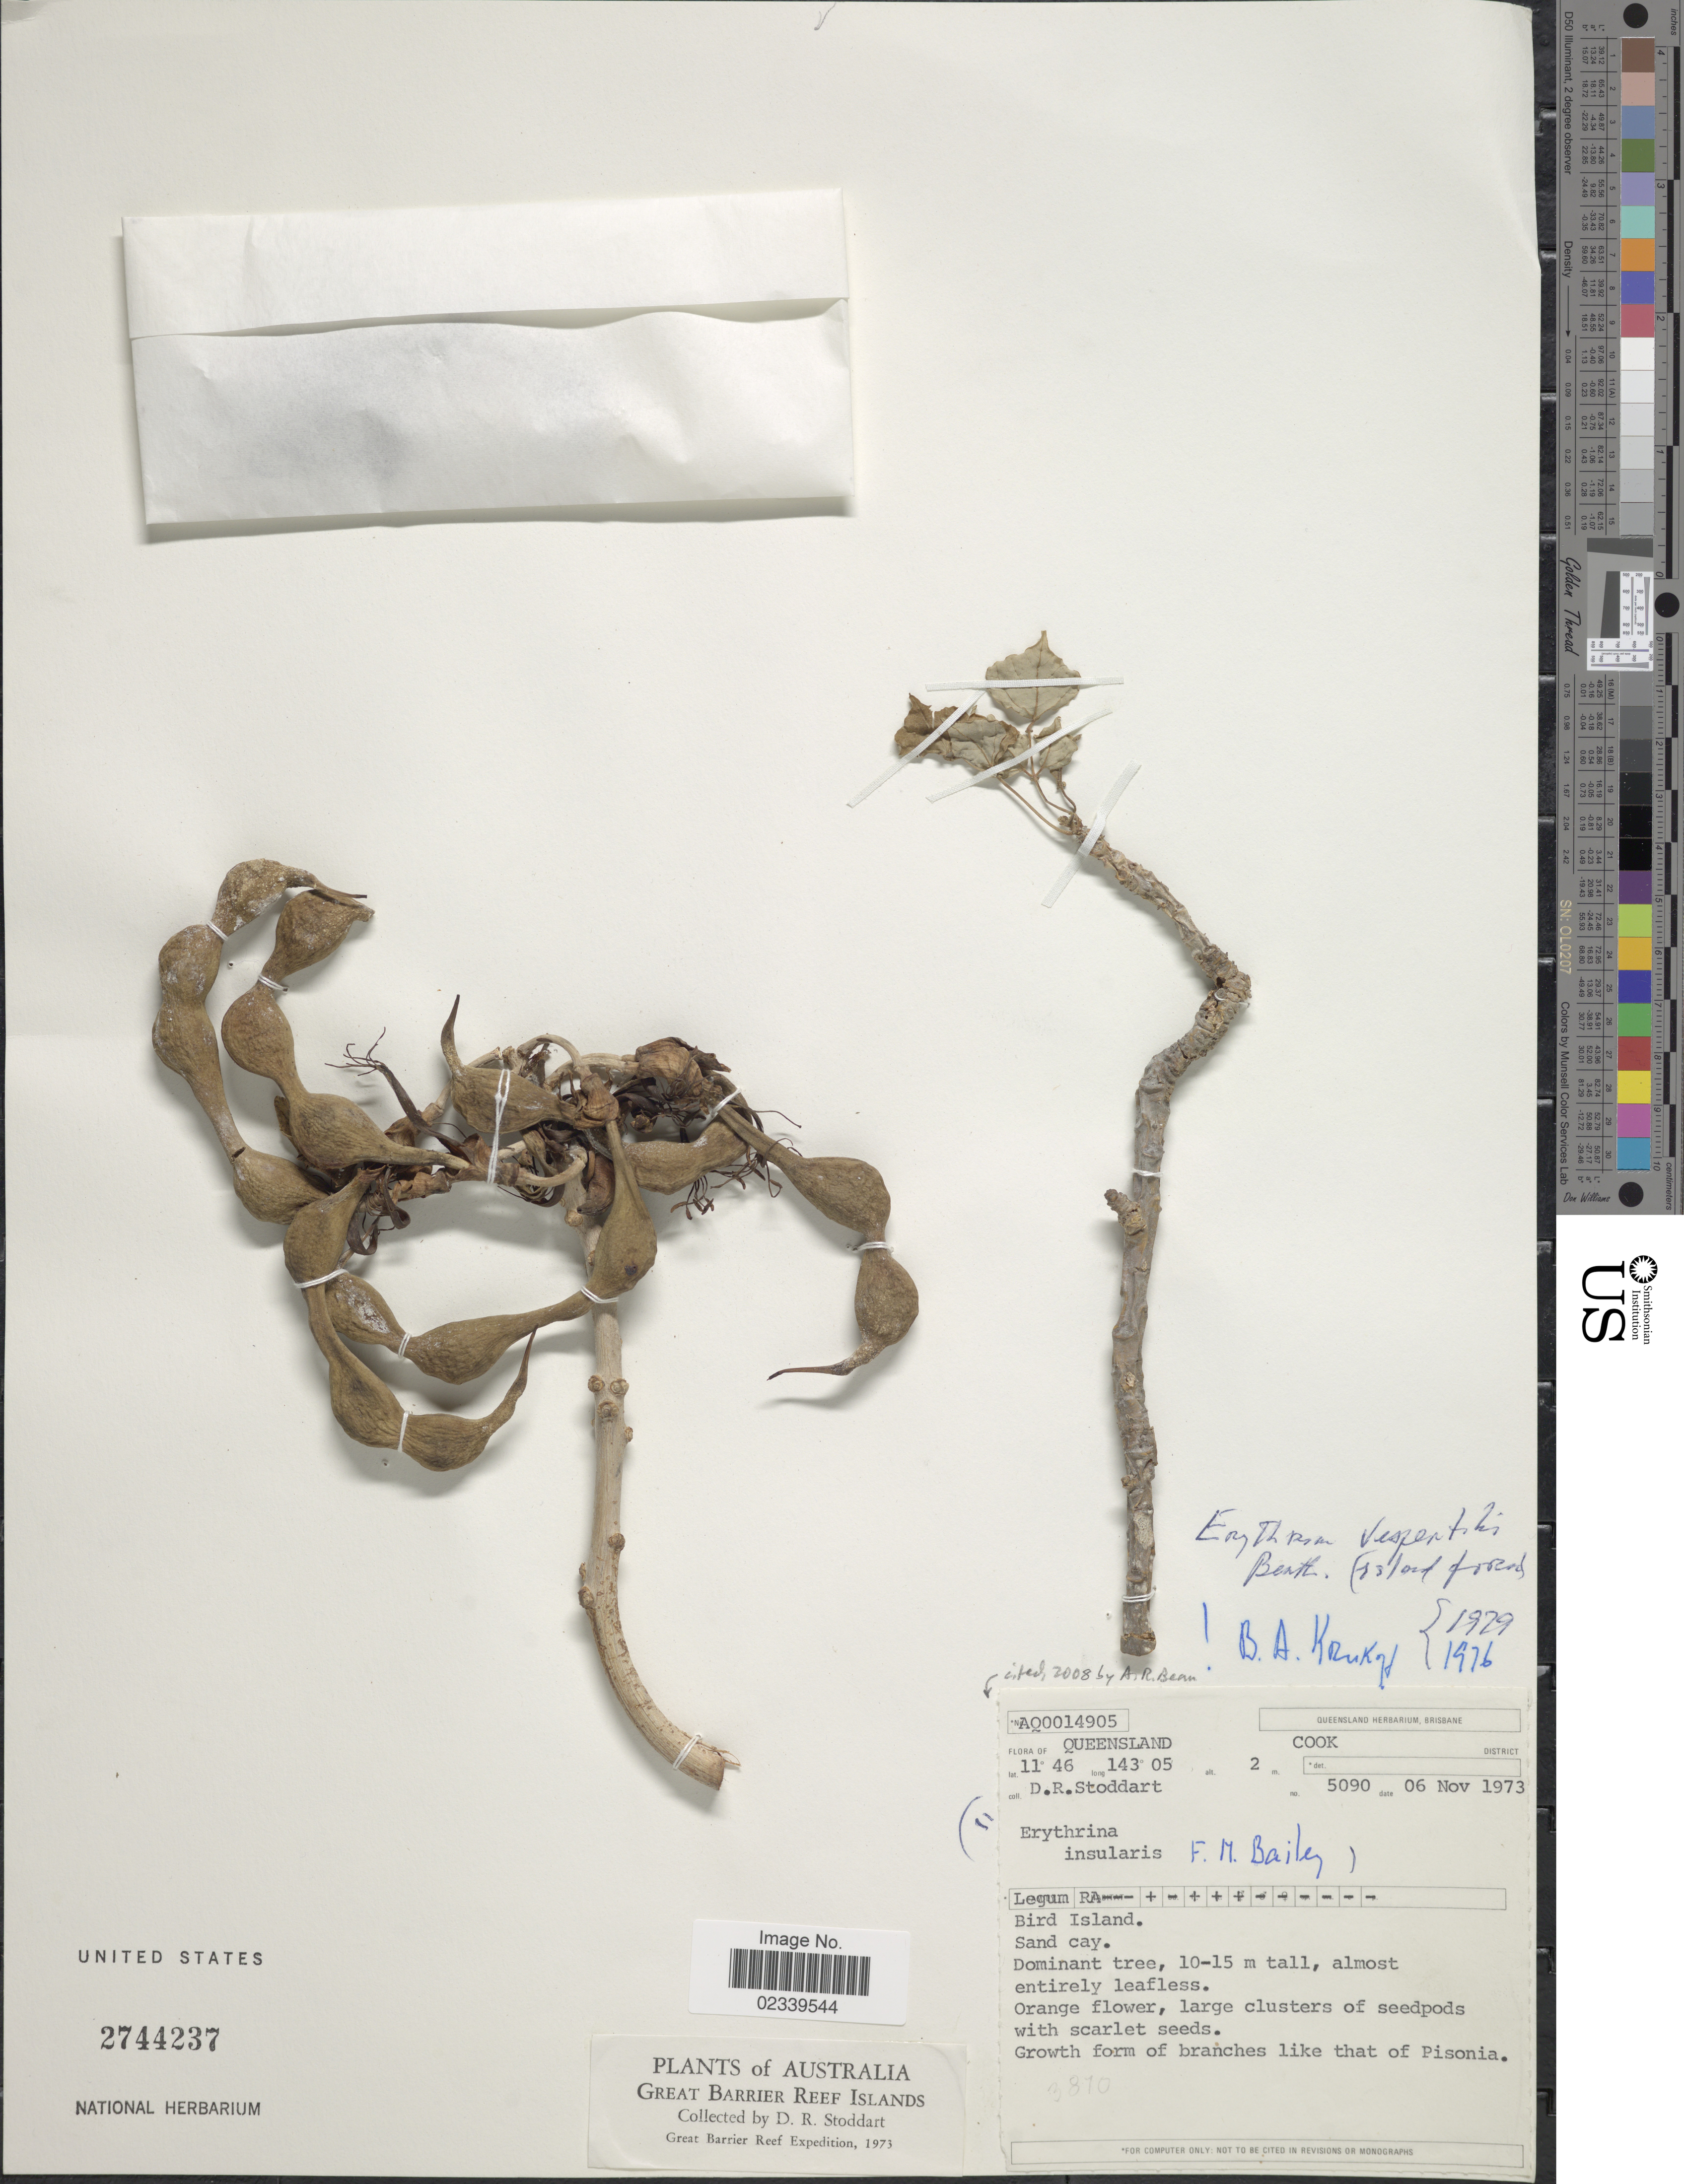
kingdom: Plantae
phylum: Tracheophyta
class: Magnoliopsida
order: Fabales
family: Fabaceae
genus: Erythrina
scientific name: Erythrina insularis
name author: Bailey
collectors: D. R. Stoddart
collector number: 5090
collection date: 1973-11-06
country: Australia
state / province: Queensland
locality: Queensland, Cook District, Bird Island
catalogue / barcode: US 2744237